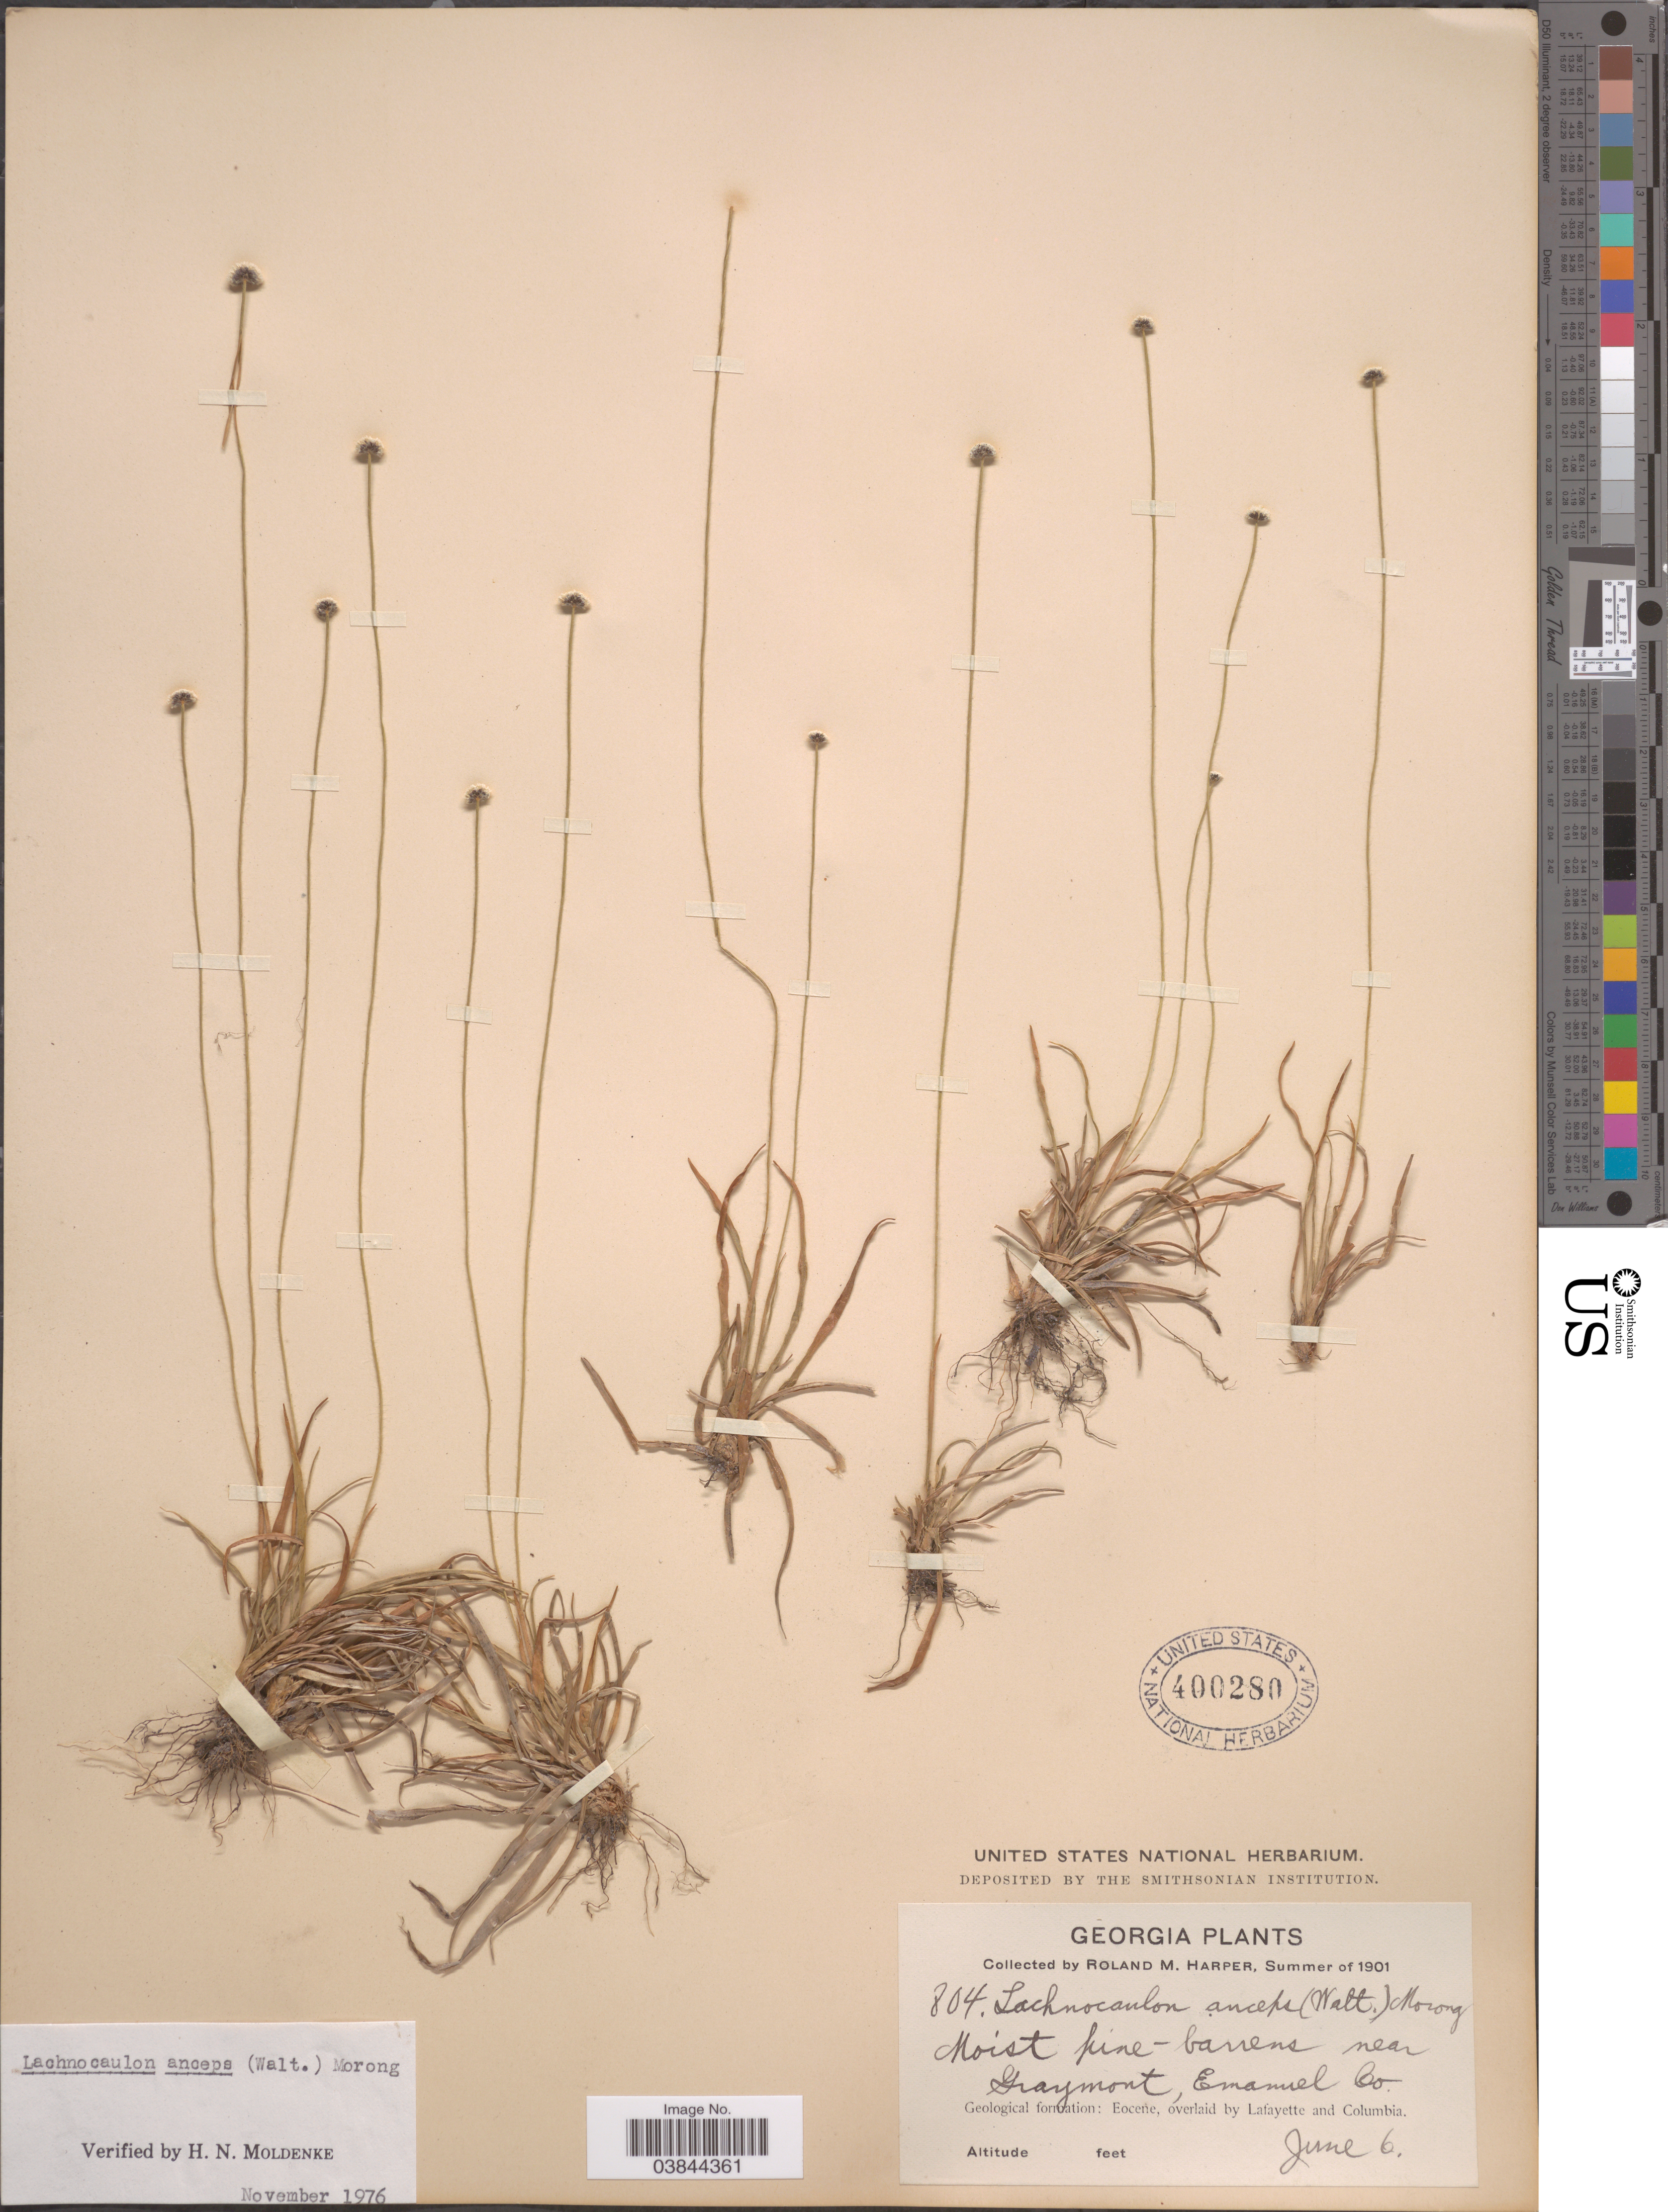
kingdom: Plantae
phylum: Tracheophyta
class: Liliopsida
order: Poales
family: Eriocaulaceae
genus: Lachnocaulon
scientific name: Lachnocaulon michauxii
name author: Kunth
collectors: R. M. Harper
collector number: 804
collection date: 1901-06-06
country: United States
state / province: Georgia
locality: Near Graymont, Emanuel Co. Geological formation: Econe, overlaid by Lafayette and Columbia.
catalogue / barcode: US 400280